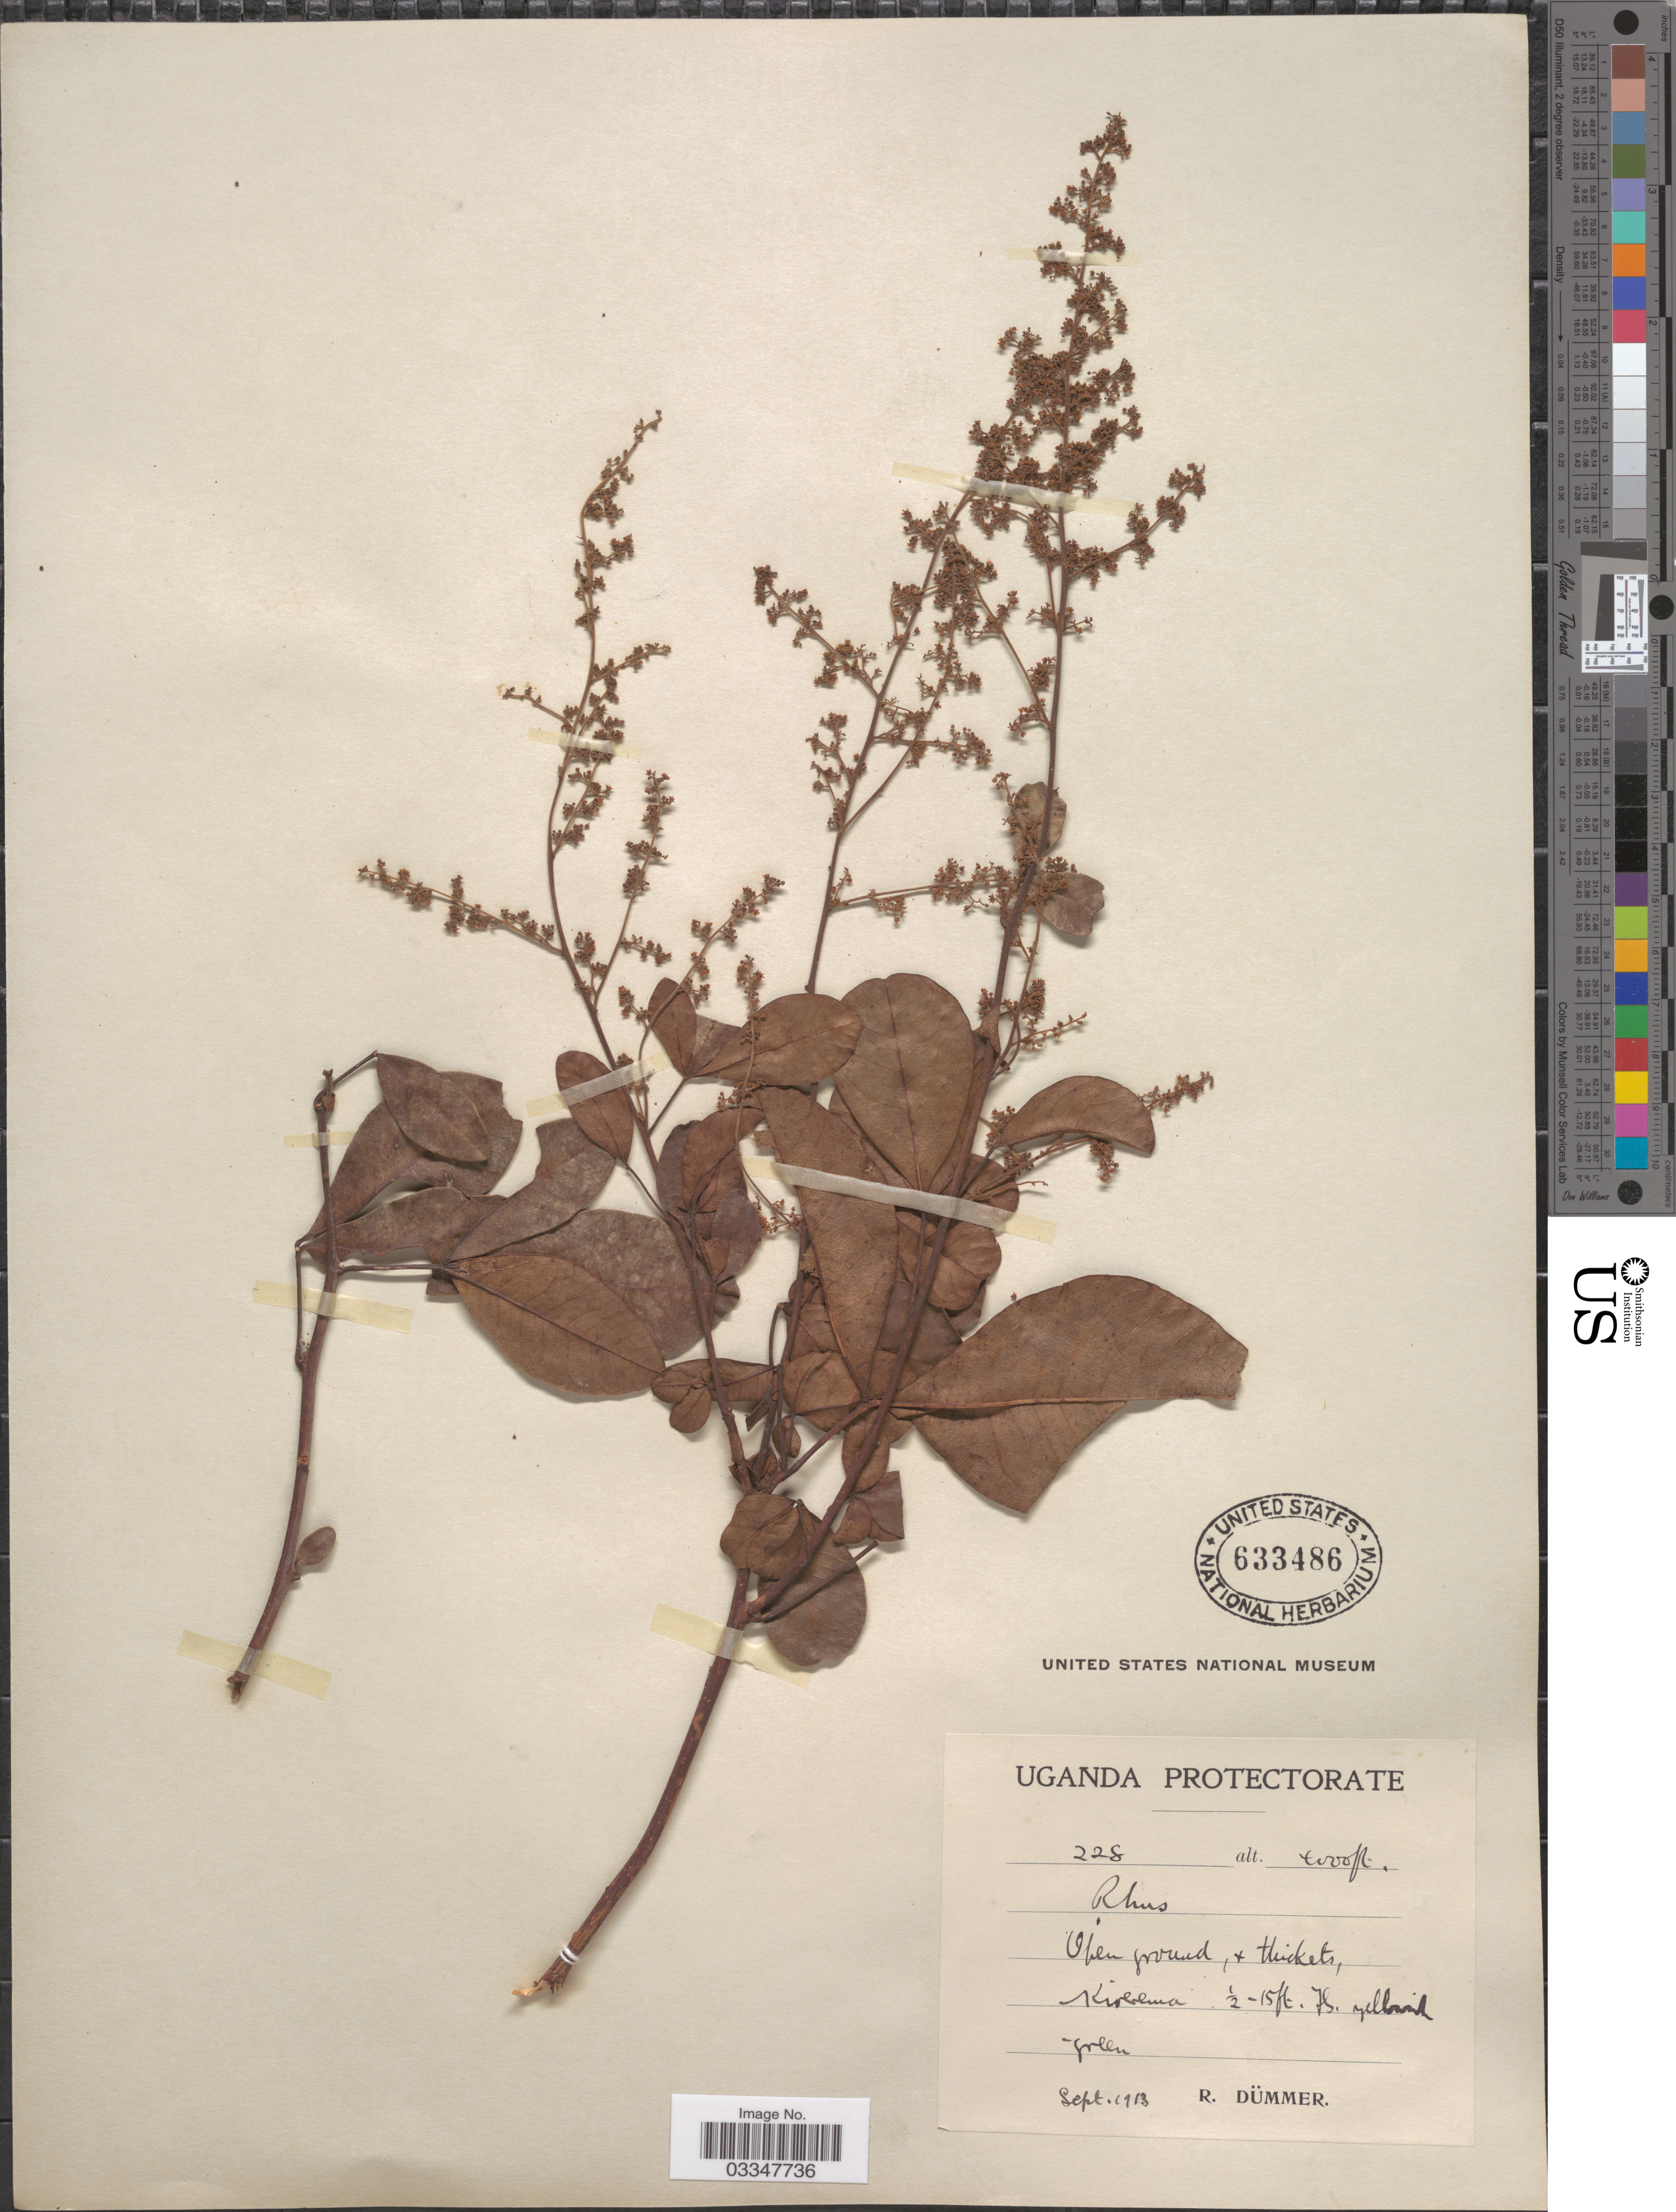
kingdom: Plantae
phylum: Tracheophyta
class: Magnoliopsida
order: Sapindales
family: Anacardiaceae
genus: Rhus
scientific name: Rhus sp.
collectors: R. A. Dümmer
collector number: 228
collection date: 1913-09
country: Uganda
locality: Uganda Protectorate. Kirerema.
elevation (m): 1219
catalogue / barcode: US 633486